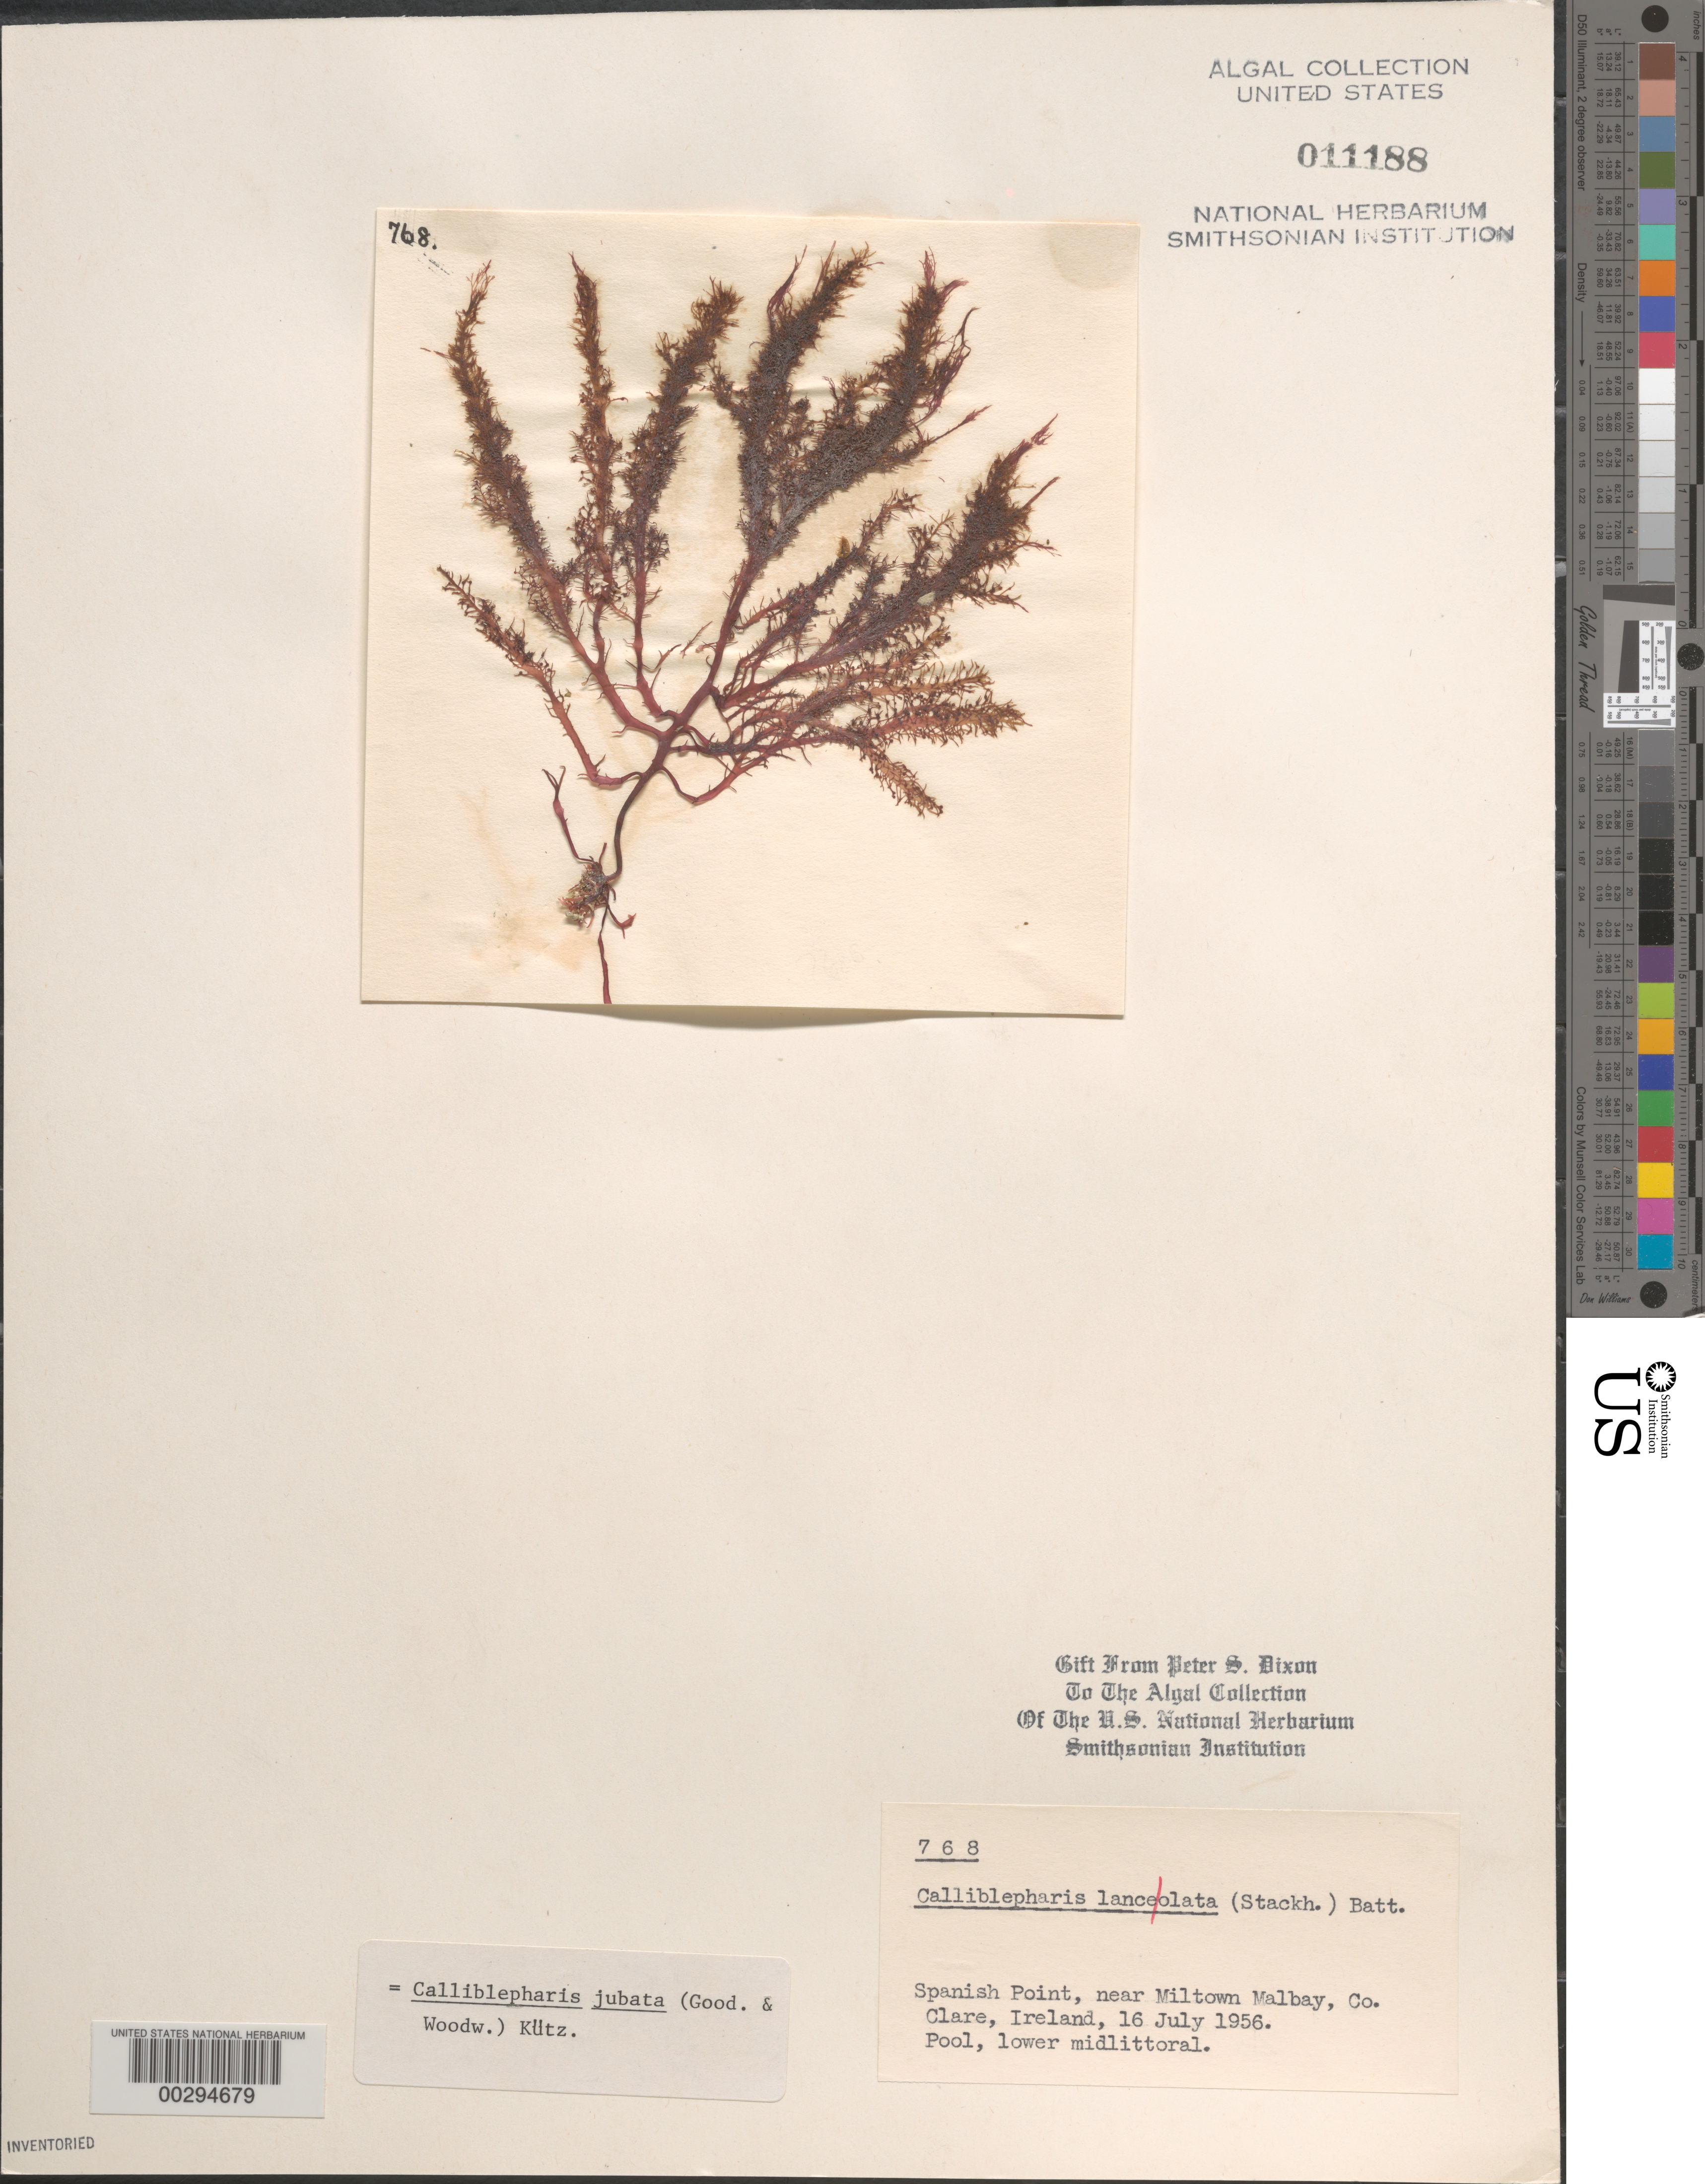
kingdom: Plantae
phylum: Rhodophyta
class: Florideophyceae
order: Gigartinales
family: Cystocloniaceae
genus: Calliblepharis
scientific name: Calliblepharis jubata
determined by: Dixon, P. S.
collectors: P. S. Dixon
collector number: PSD 768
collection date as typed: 16 Jul 1956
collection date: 1956-07-16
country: Ireland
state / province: Munster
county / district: Clare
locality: Spanish Point, near Miltown Malbay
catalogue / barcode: US 11188